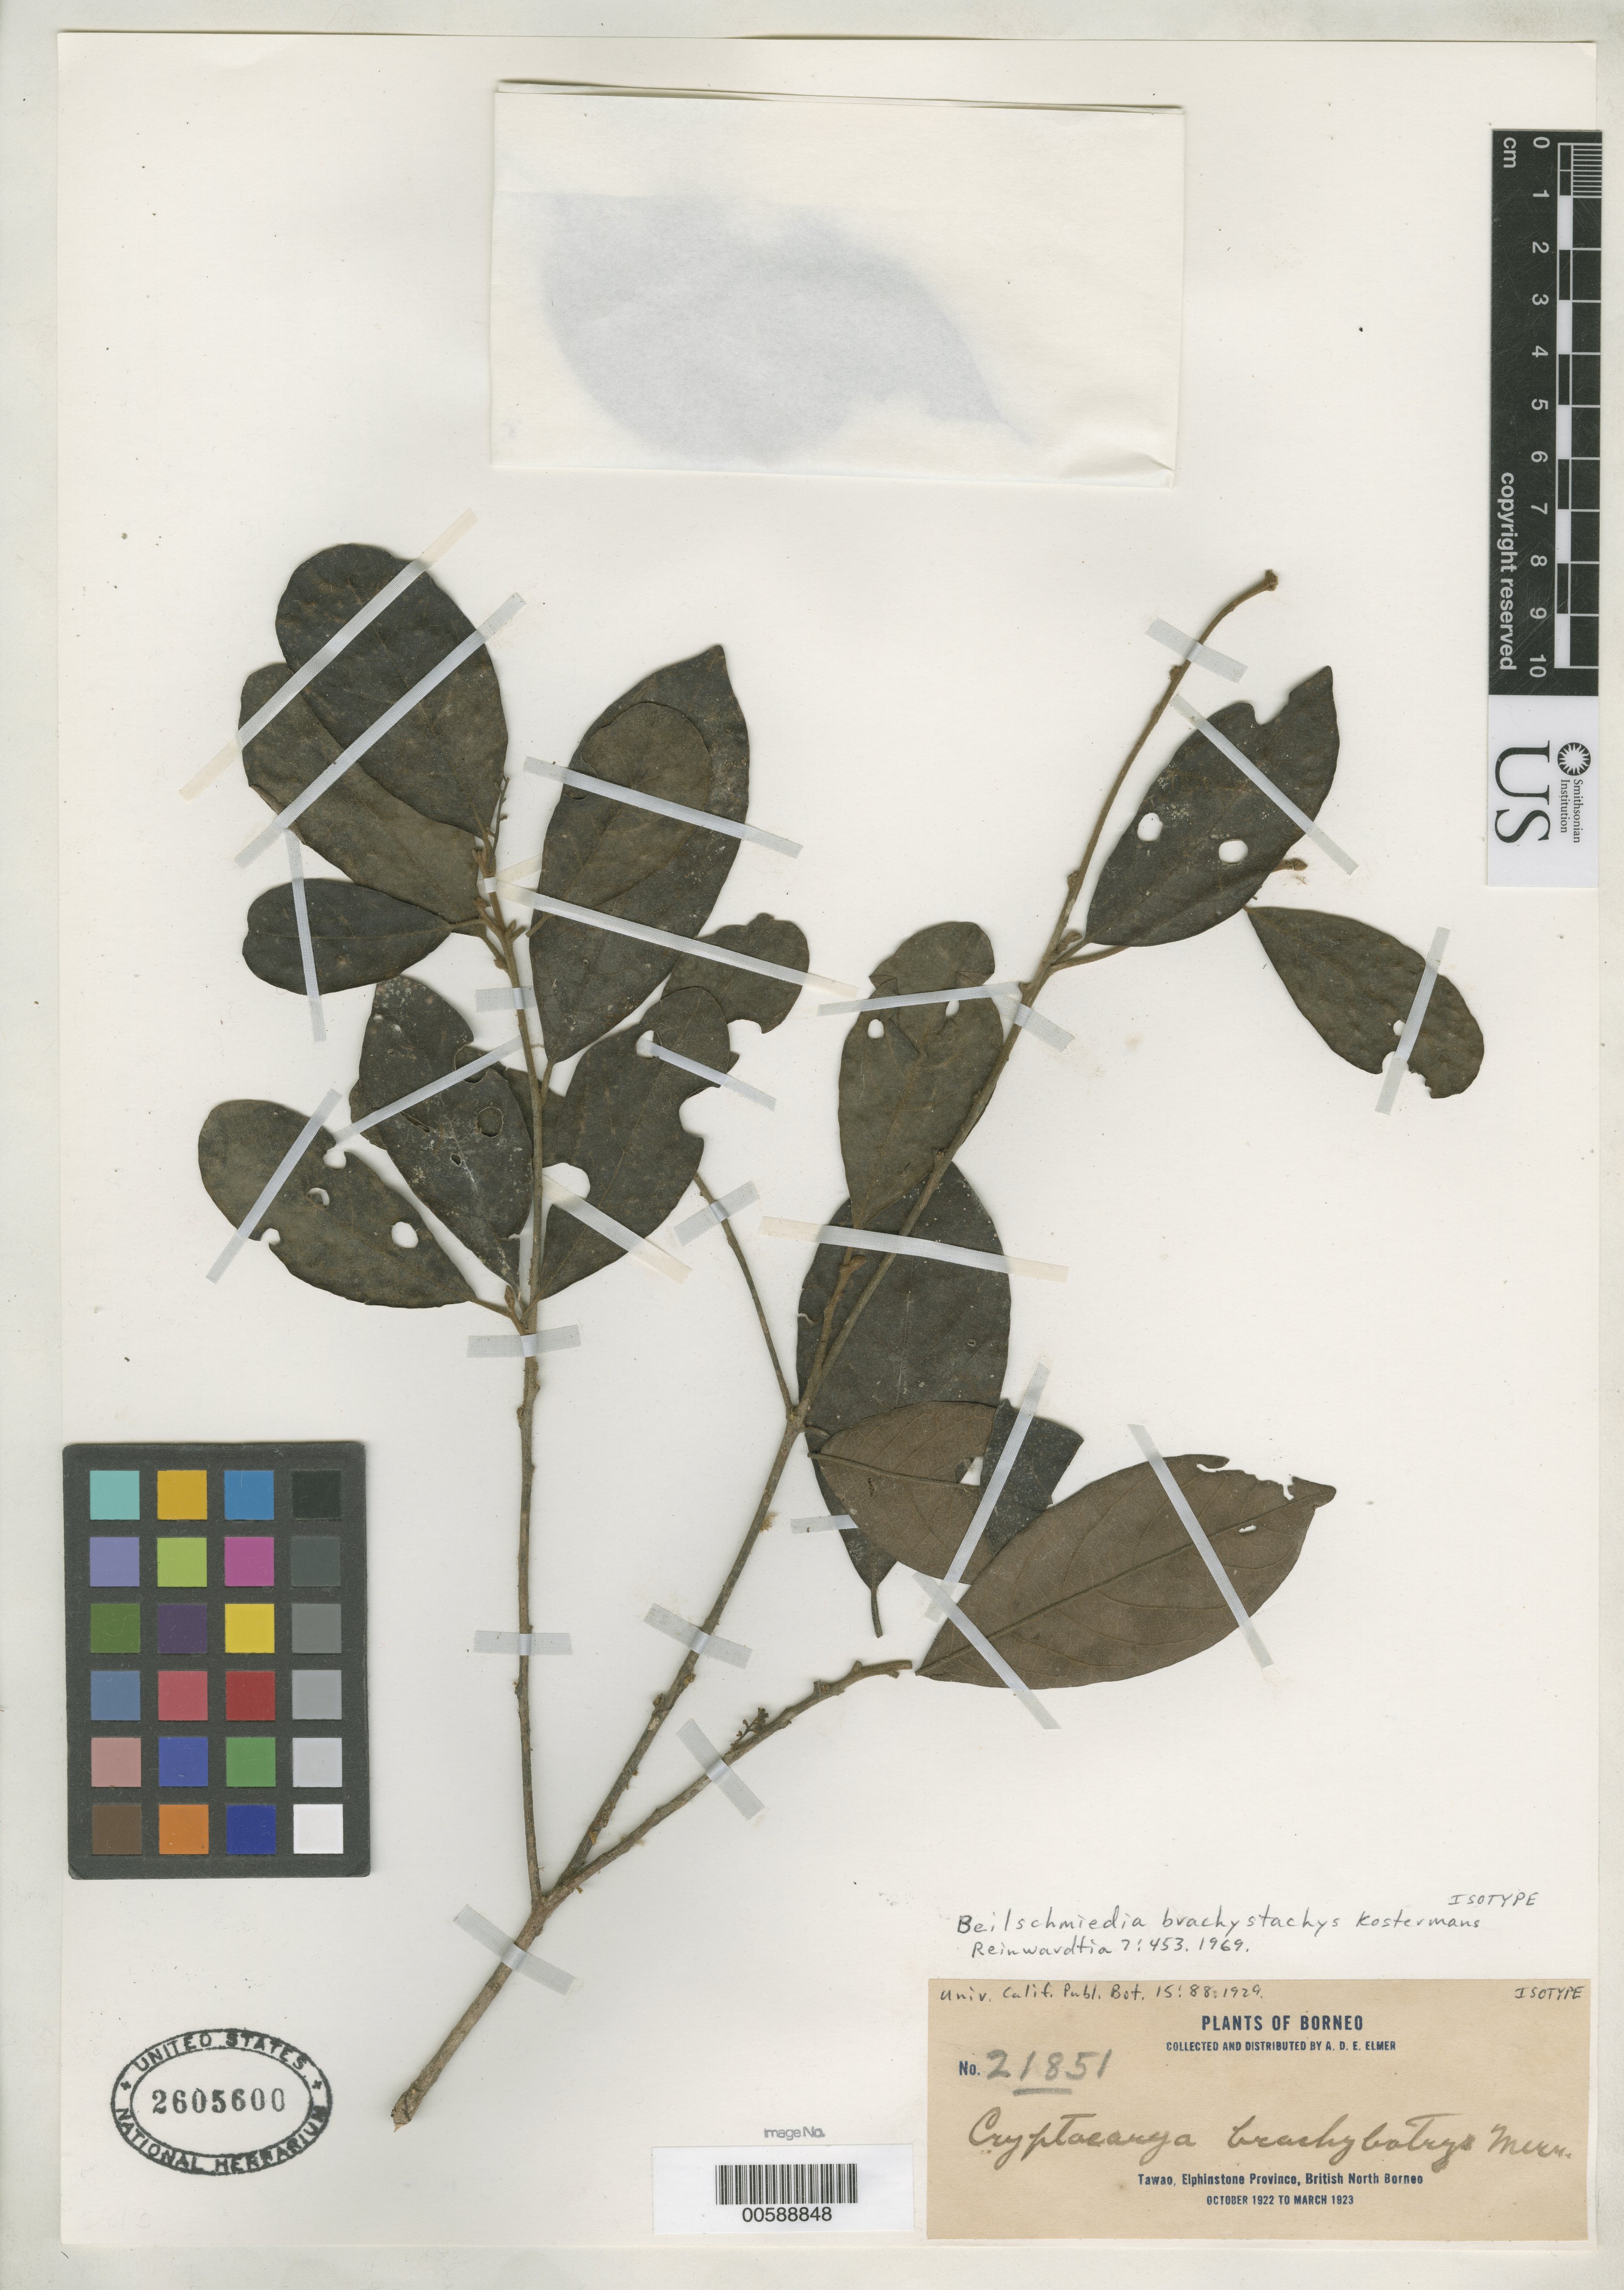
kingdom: Plantae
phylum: Tracheophyta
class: Magnoliopsida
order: Laurales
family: Lauraceae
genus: Cryptocarya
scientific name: Cryptocarya brachybotrys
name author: Merr.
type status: Isotype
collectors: A. Emler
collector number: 21851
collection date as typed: Oct 1922 to -- Mar 1923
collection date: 1922-10/1923-03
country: Malaysia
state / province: Sabah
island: Borneo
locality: Tawao, Elphinstone Province.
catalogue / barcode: US 2605600